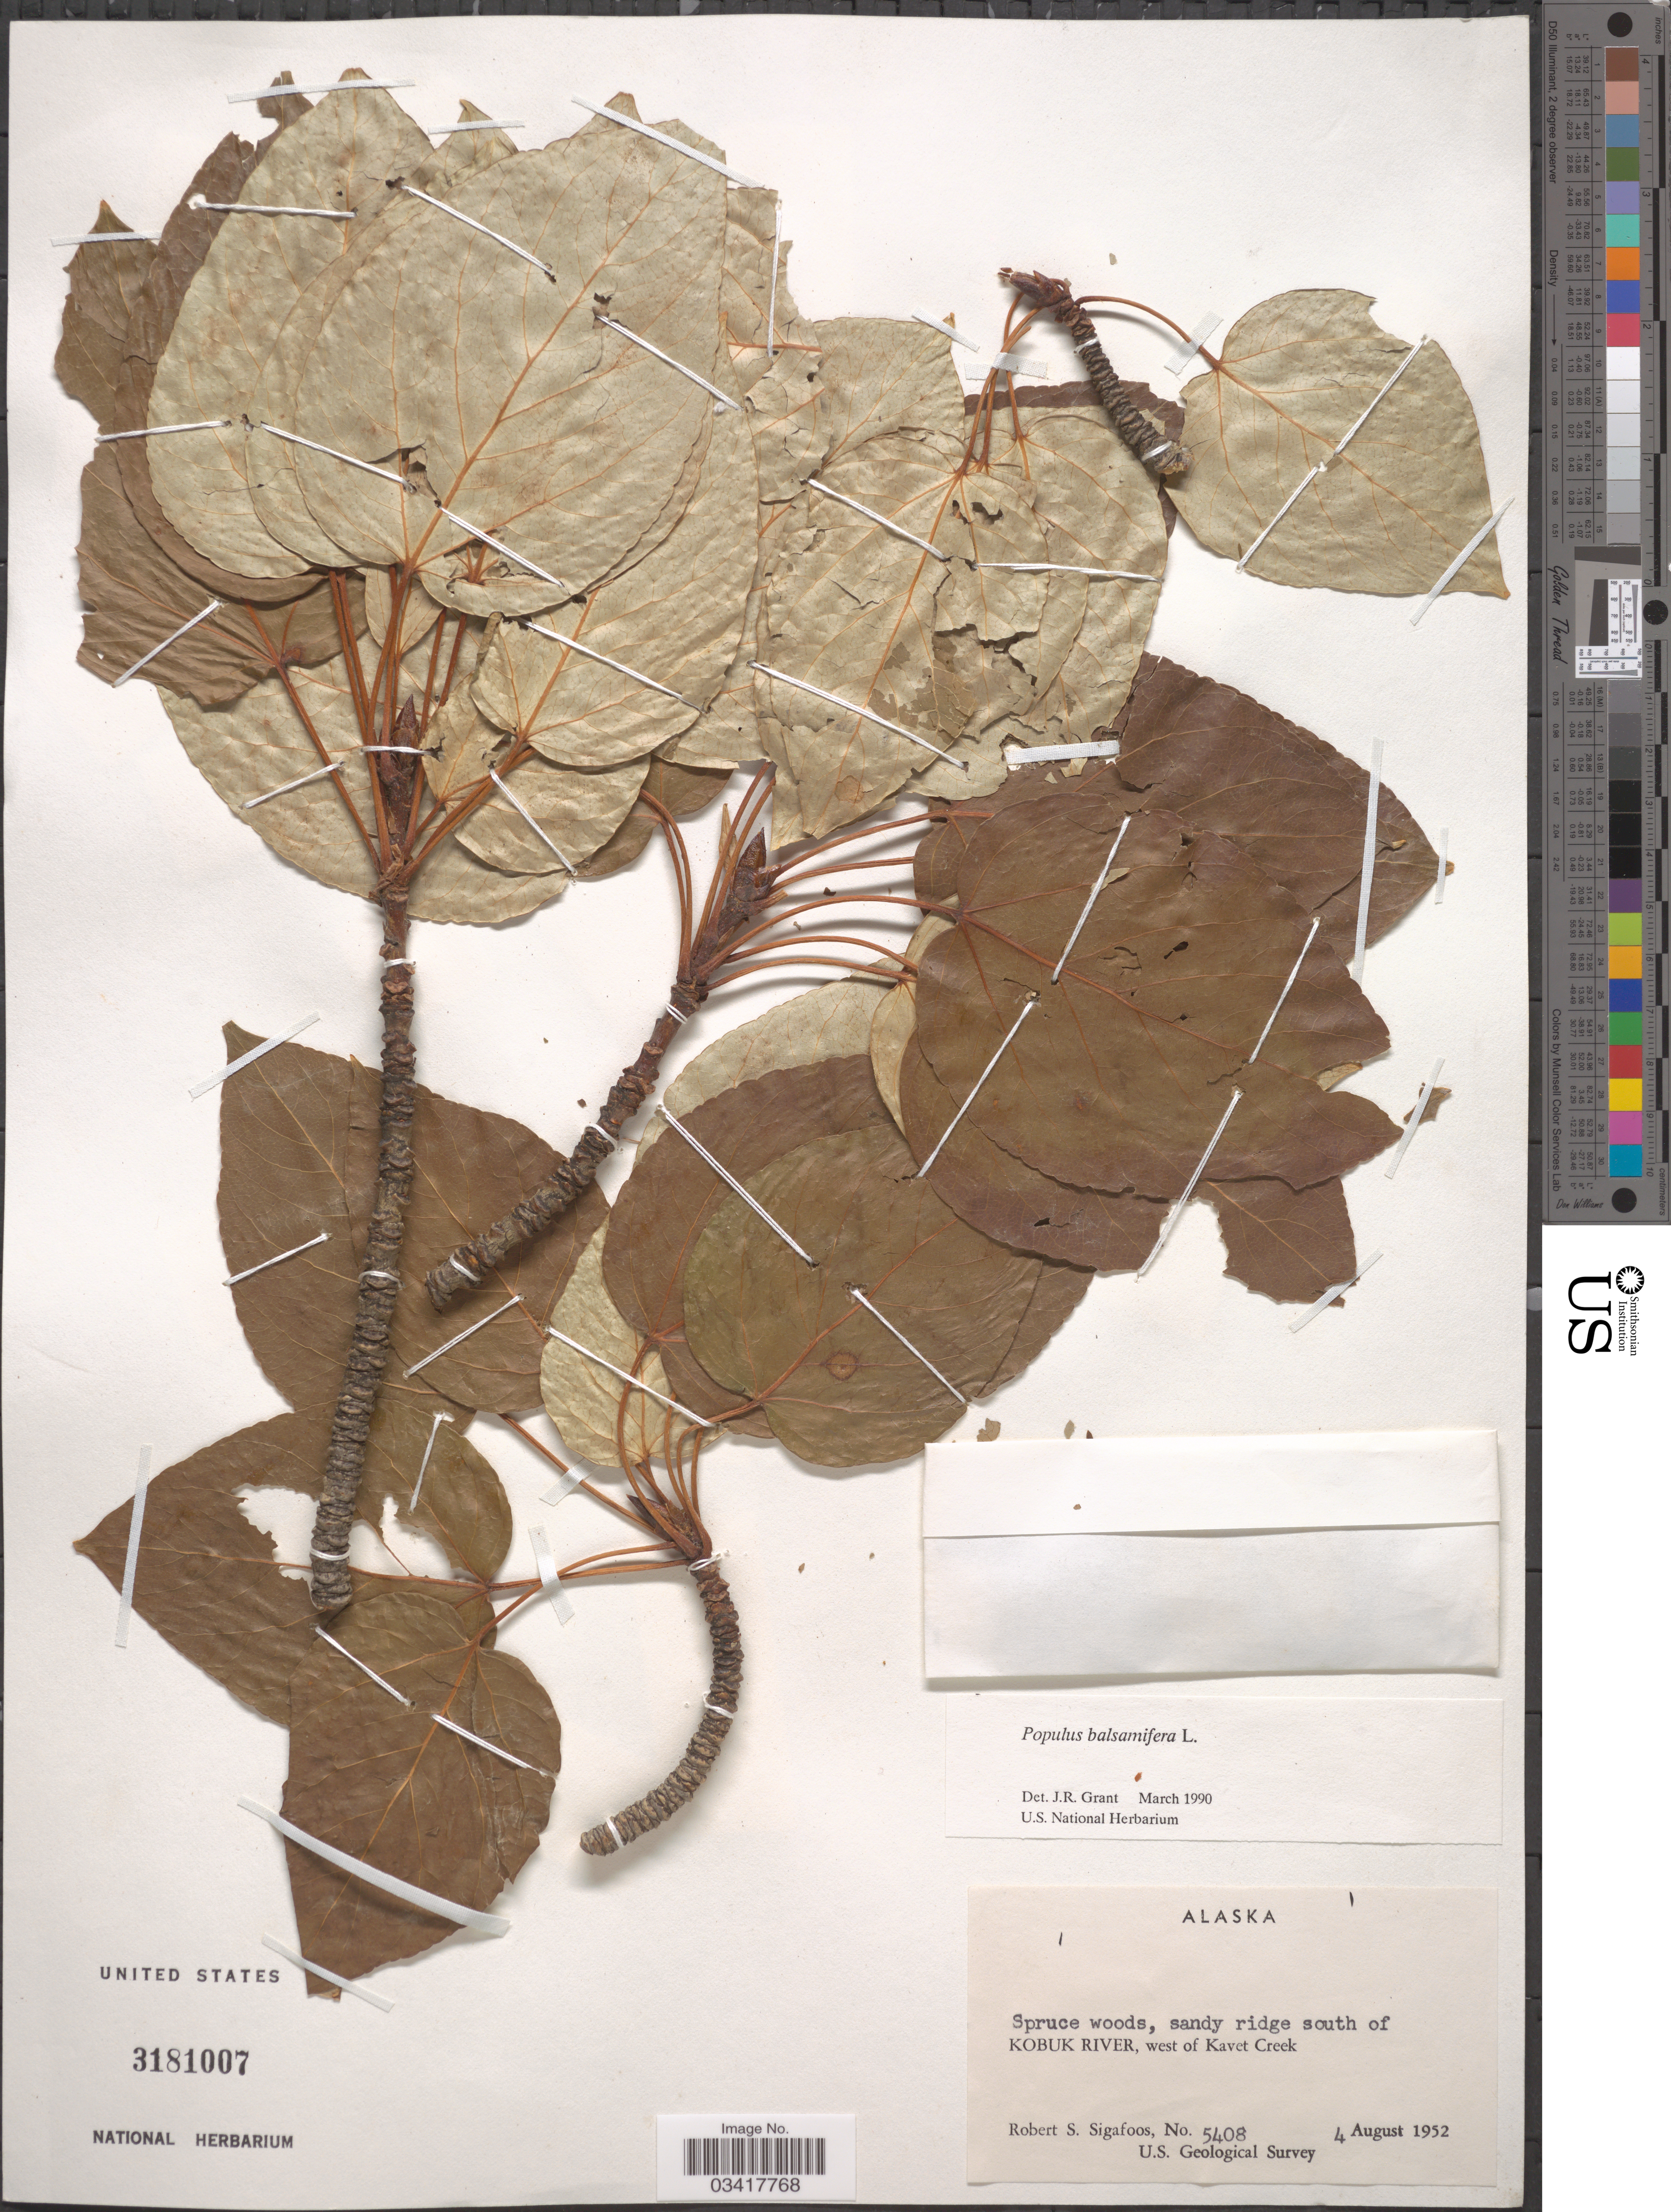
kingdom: Plantae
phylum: Tracheophyta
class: Magnoliopsida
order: Malpighiales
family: Salicaceae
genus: Populus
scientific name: Populus balsamifera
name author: L.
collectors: R. Sigafoos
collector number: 5408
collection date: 1952-08-04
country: United States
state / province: Alaska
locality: Spruce woods, sandy ridge south of Kobuk River, west of Kavet Creek.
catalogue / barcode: US 3181007